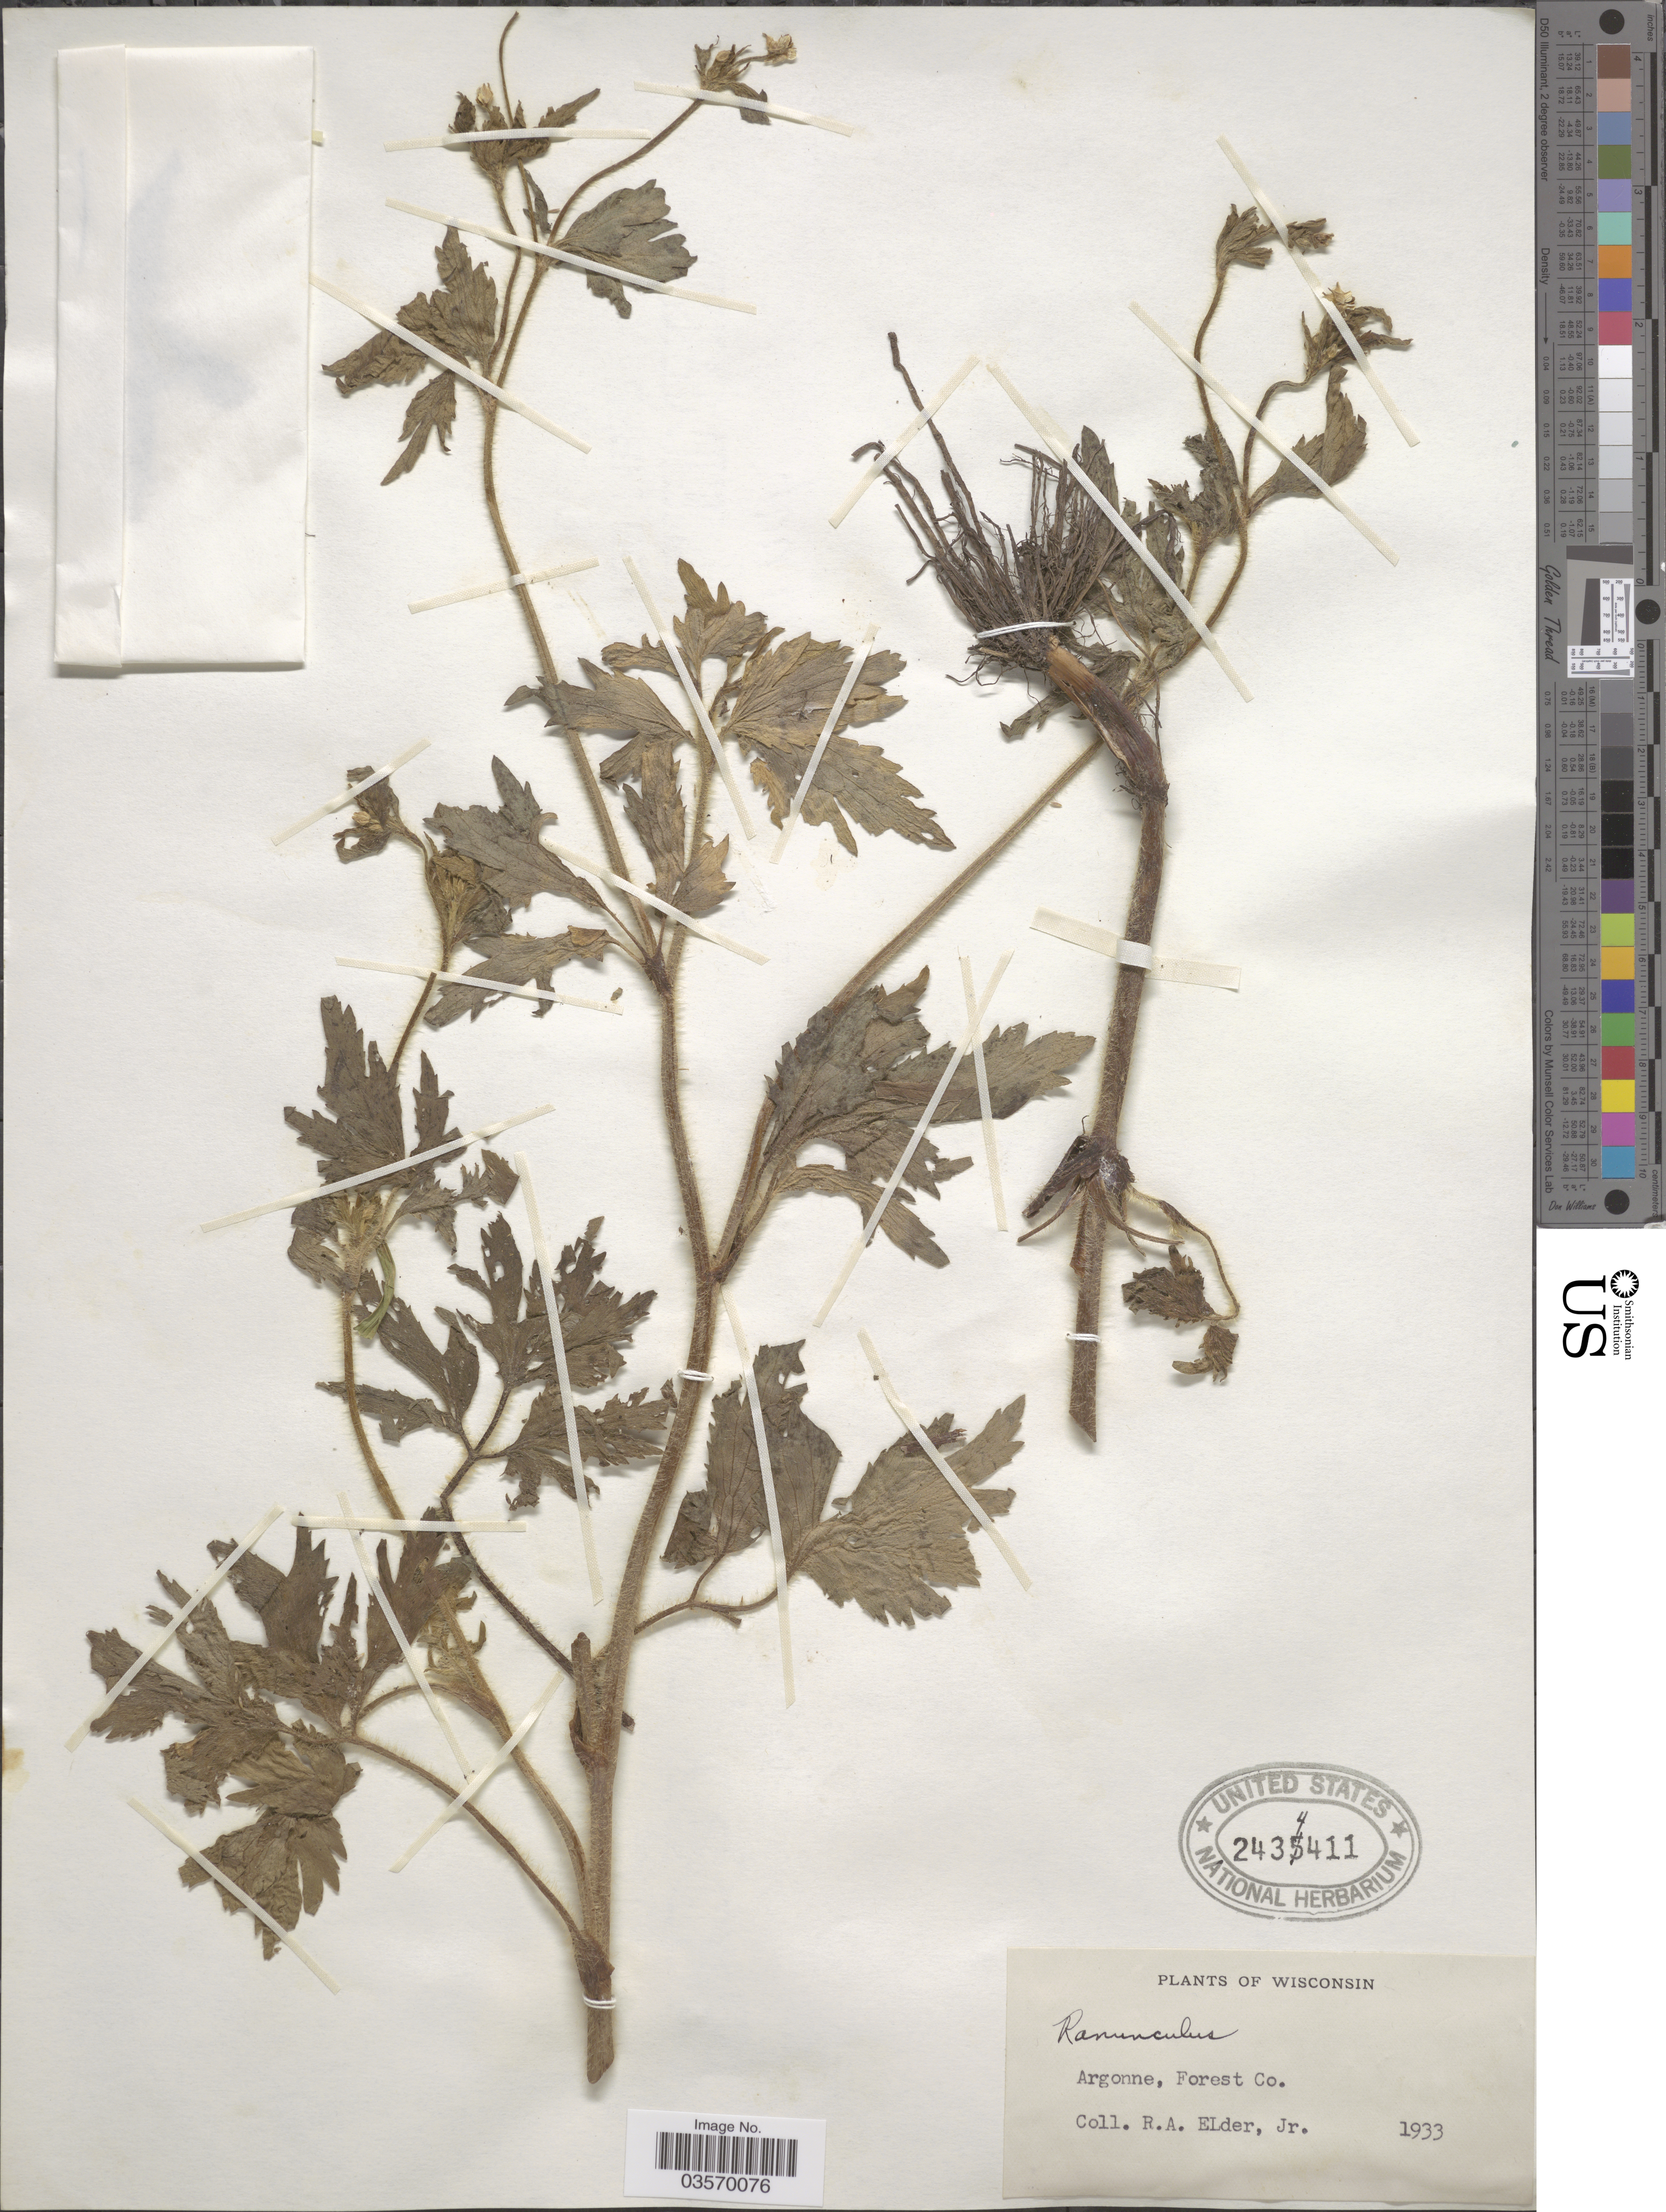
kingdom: Plantae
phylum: Tracheophyta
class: Magnoliopsida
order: Ranunculales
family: Ranunculaceae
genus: Ranunculus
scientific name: Ranunculus sp.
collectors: R. Elder Jr.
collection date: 1933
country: United States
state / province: Wisconsin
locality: Argonne, Forest Co.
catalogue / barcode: US 2434411